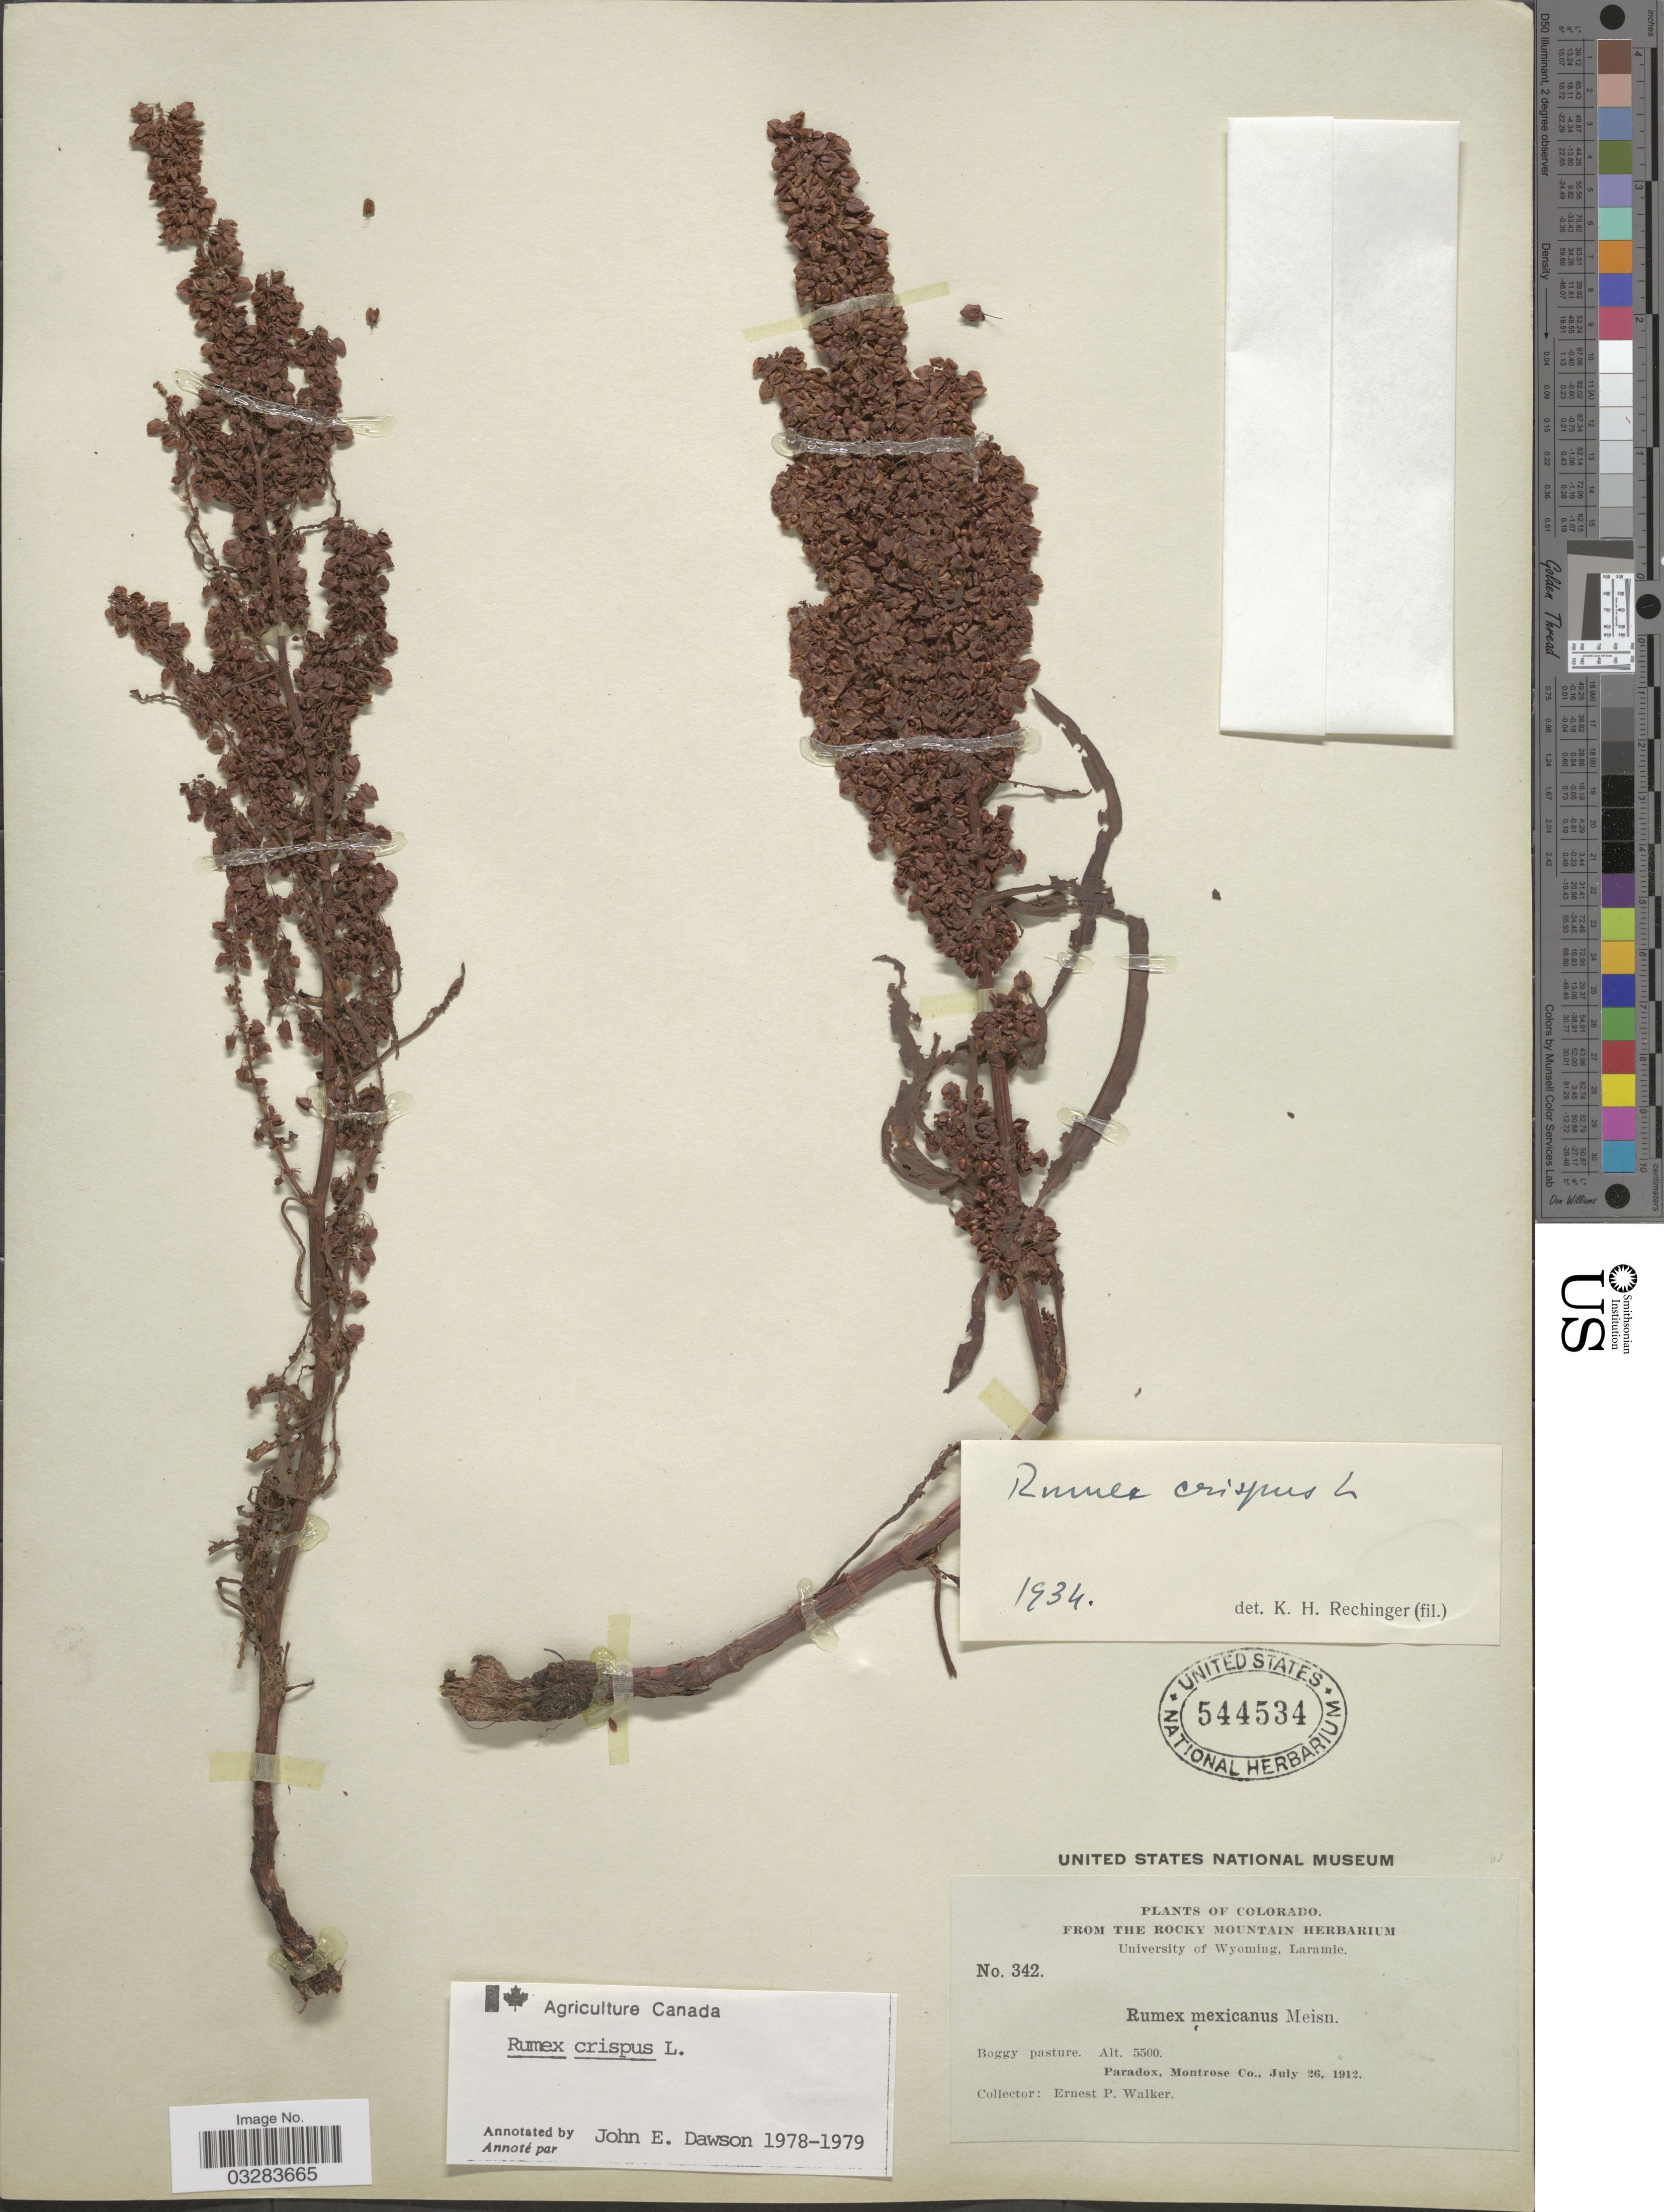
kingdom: Plantae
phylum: Tracheophyta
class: Magnoliopsida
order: Caryophyllales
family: Polygonaceae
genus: Rumex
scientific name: Rumex crispus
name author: L.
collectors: E. P. Walker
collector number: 342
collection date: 1912-07-26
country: United States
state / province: Colorado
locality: Paradox, Montrose Co.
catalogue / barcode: US 544534